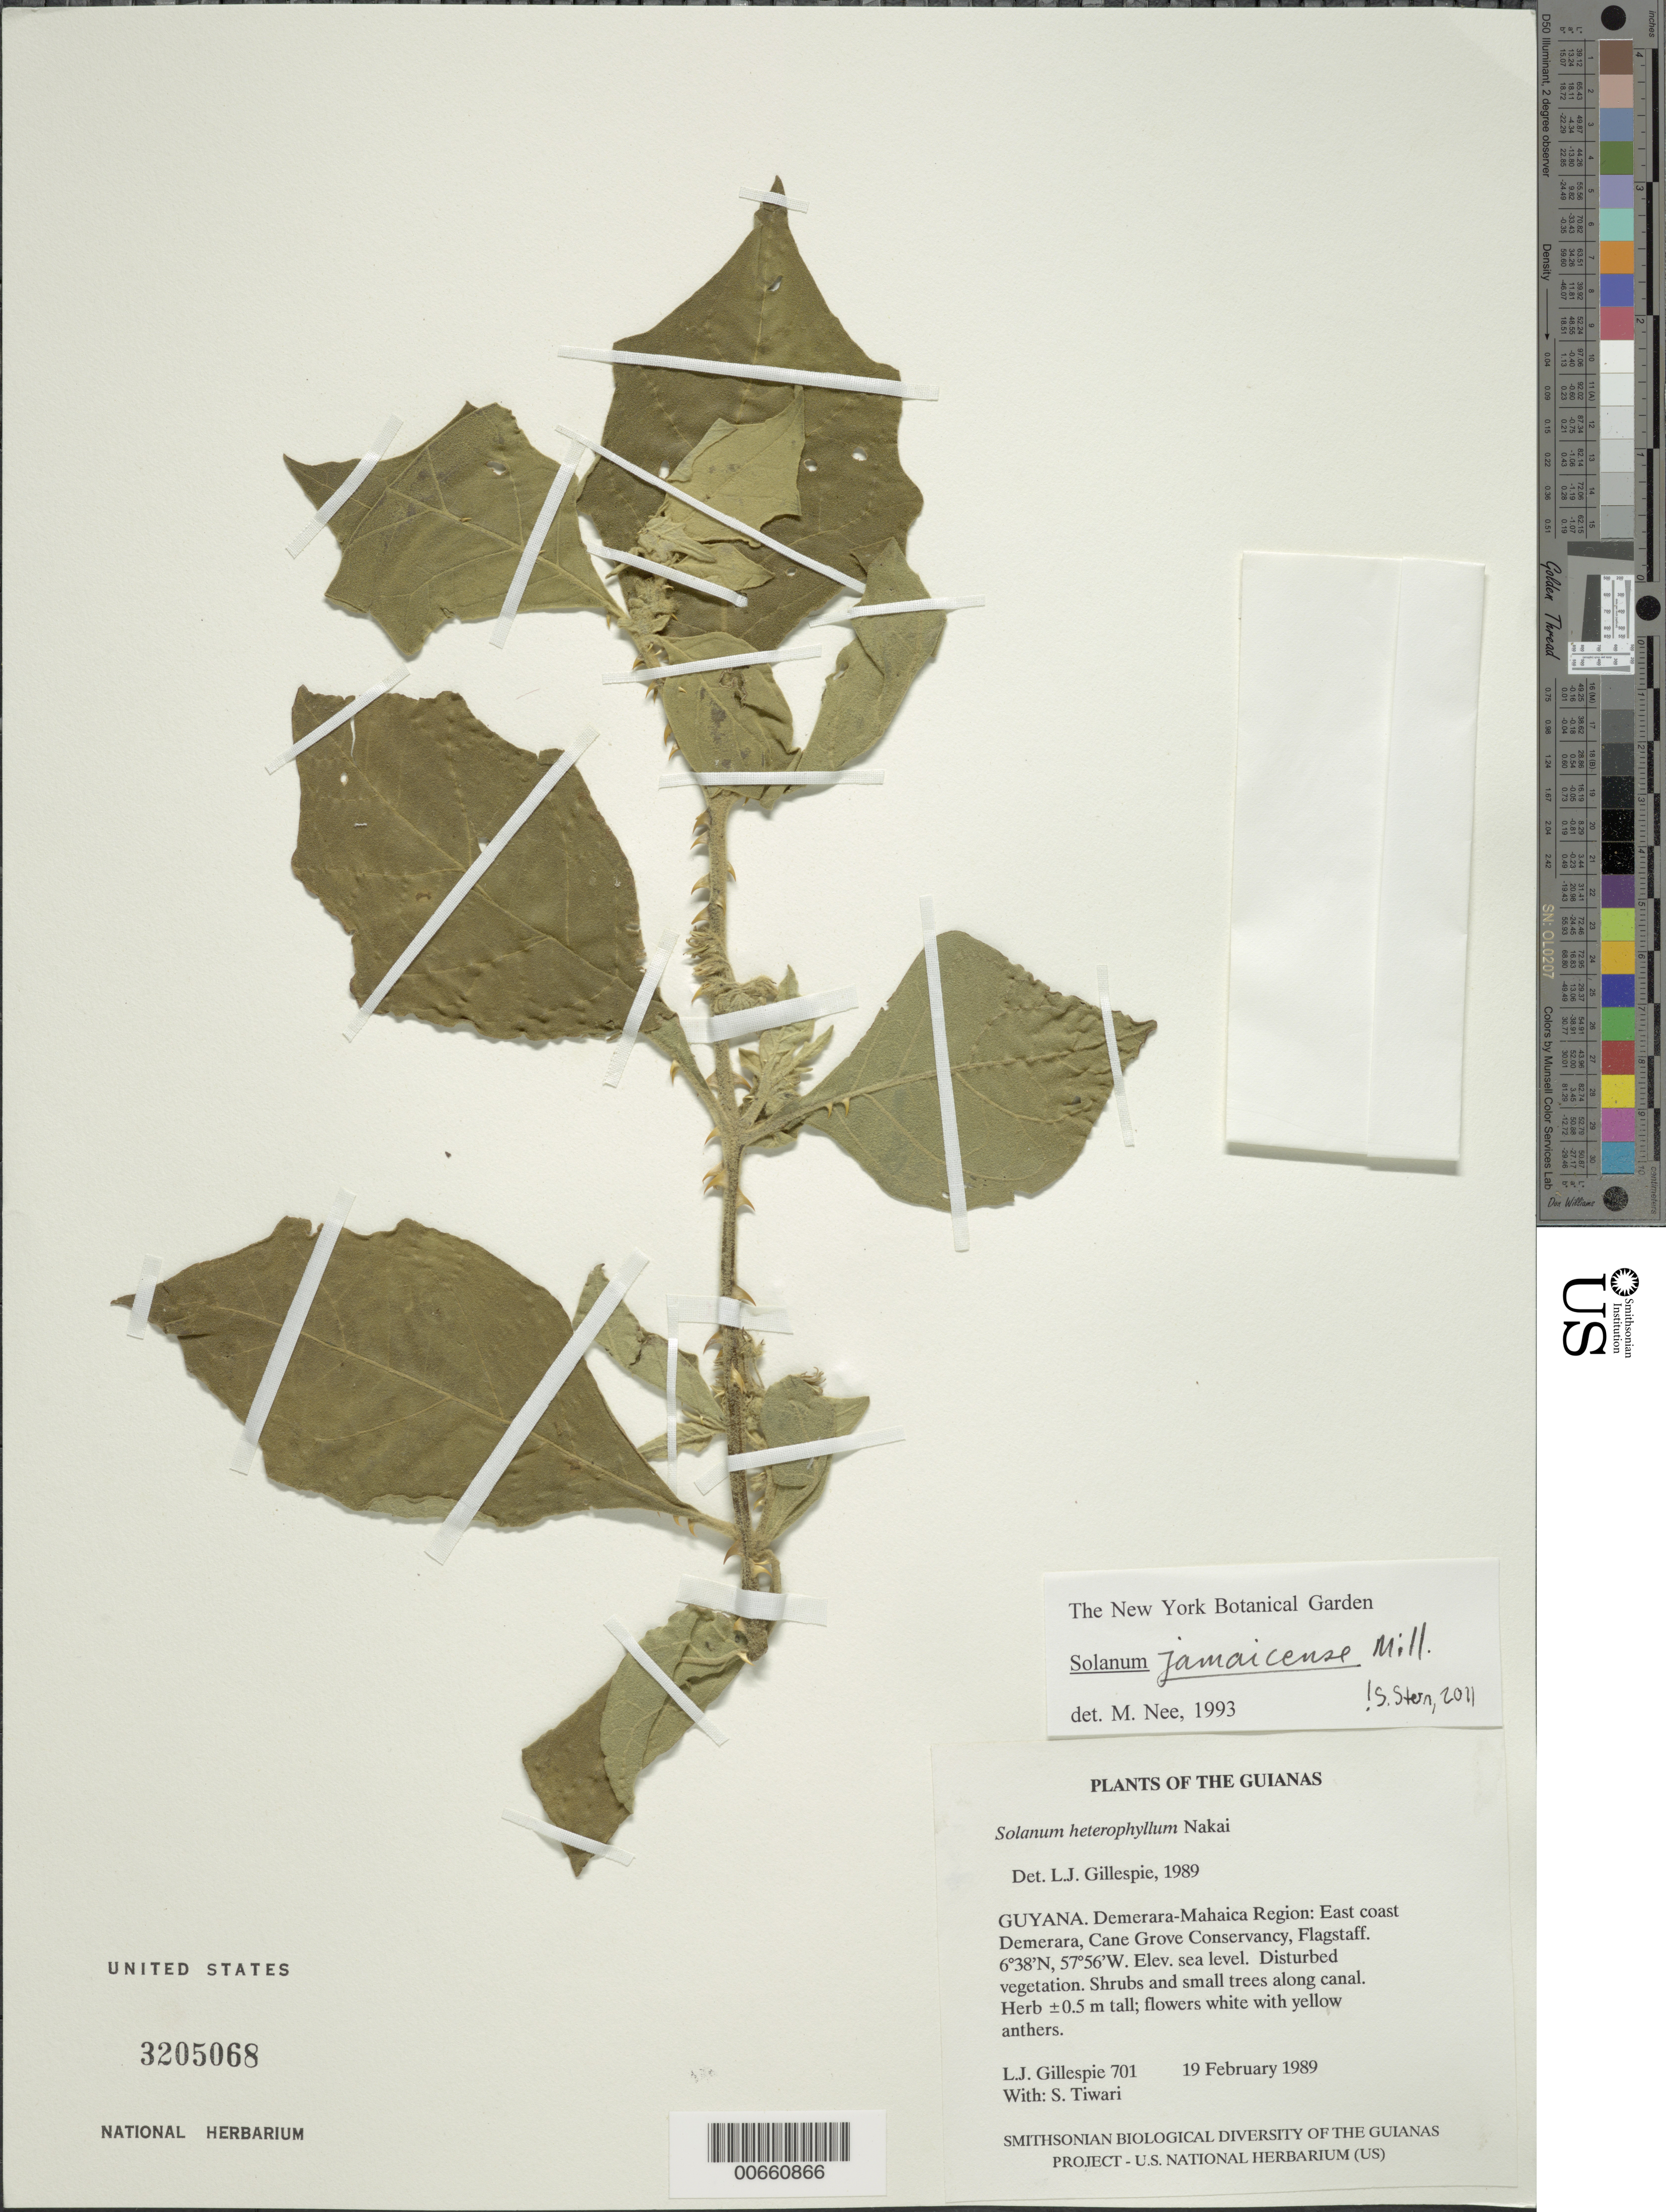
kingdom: Plantae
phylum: Tracheophyta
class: Magnoliopsida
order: Solanales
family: Solanaceae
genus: Solanum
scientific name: Solanum jamaicense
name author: Mill.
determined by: Nee, Michael H.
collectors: L. J. Gillespie & S. Tiwari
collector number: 701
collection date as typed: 2 Feb 1989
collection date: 1989-02-02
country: Guyana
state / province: Demerara-Mahaica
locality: East coast Demerara, Cane Grove Conservancy, Flagstaff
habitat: Disturbed vegetation. Shrubs and small trees along canal.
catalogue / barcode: US 3205068